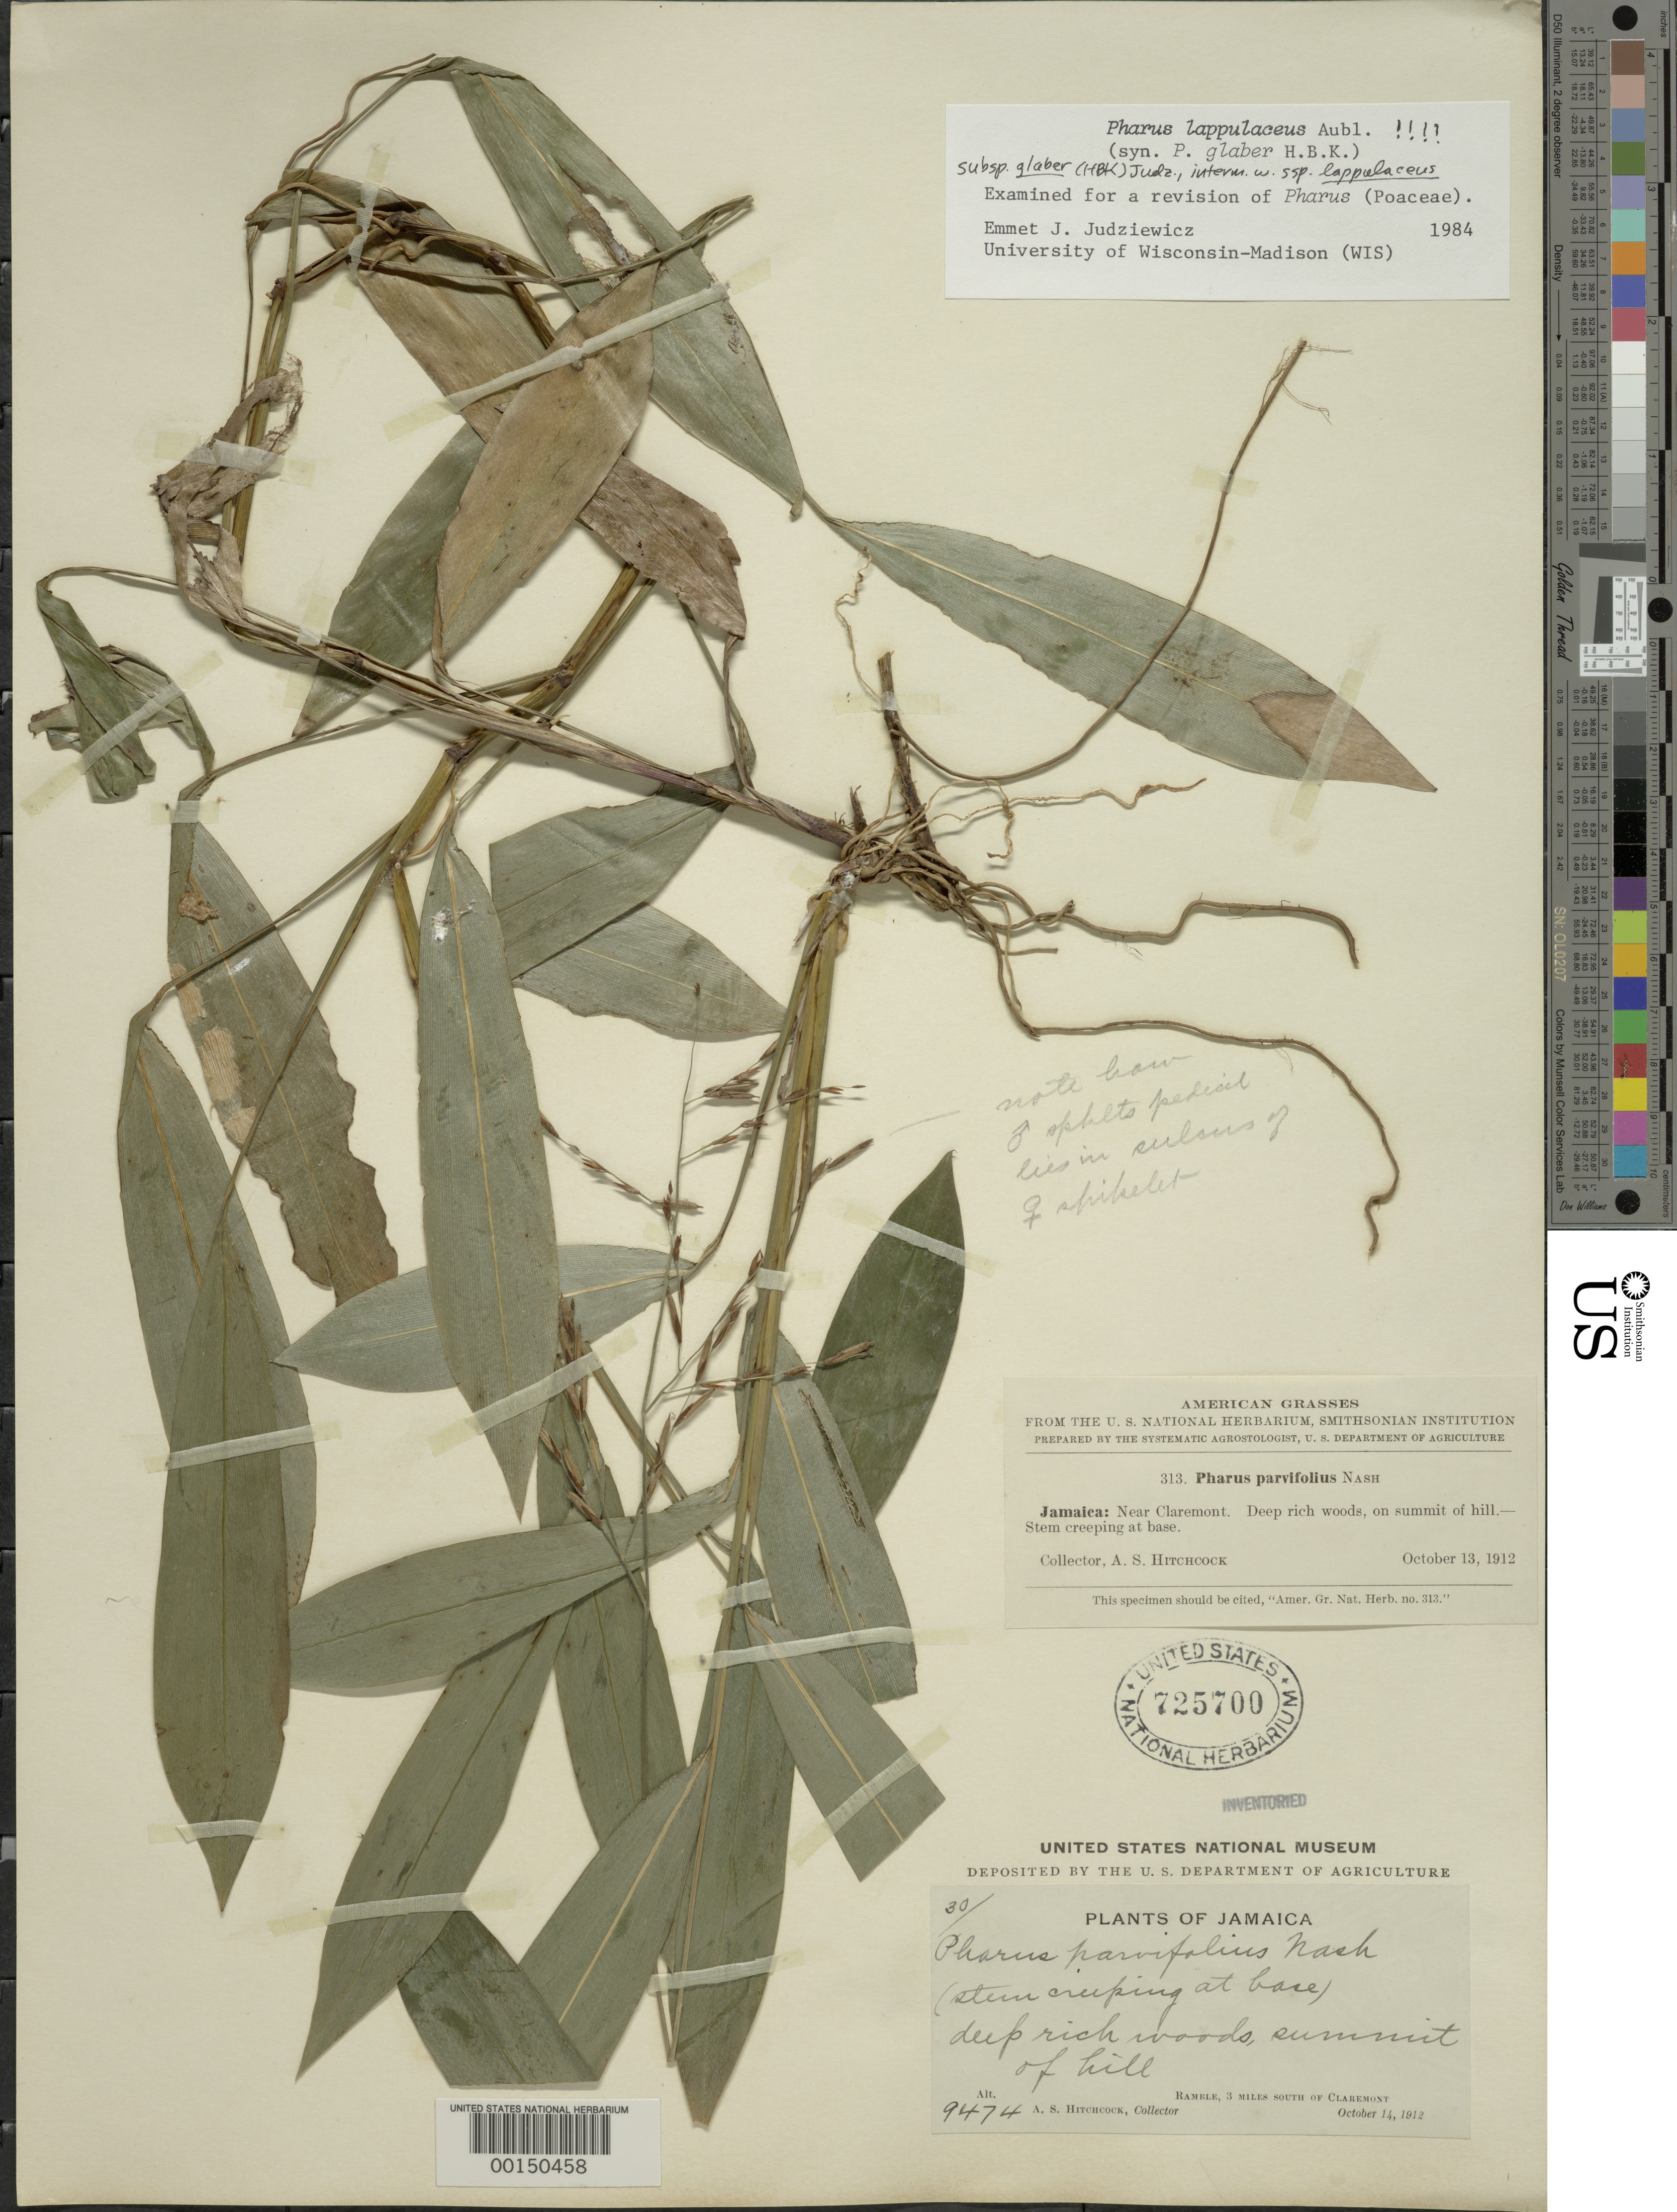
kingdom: Plantae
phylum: Tracheophyta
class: Liliopsida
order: Poales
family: Poaceae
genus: Pharus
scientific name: Pharus lappulaceus subsp. glaber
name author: (Kunth) Judz.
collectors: A. S. Hitchcock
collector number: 9474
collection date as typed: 14 Oct 1912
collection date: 1912-10-14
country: Jamaica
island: Greater Antilles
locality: Claremont, ramble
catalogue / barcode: US 725700